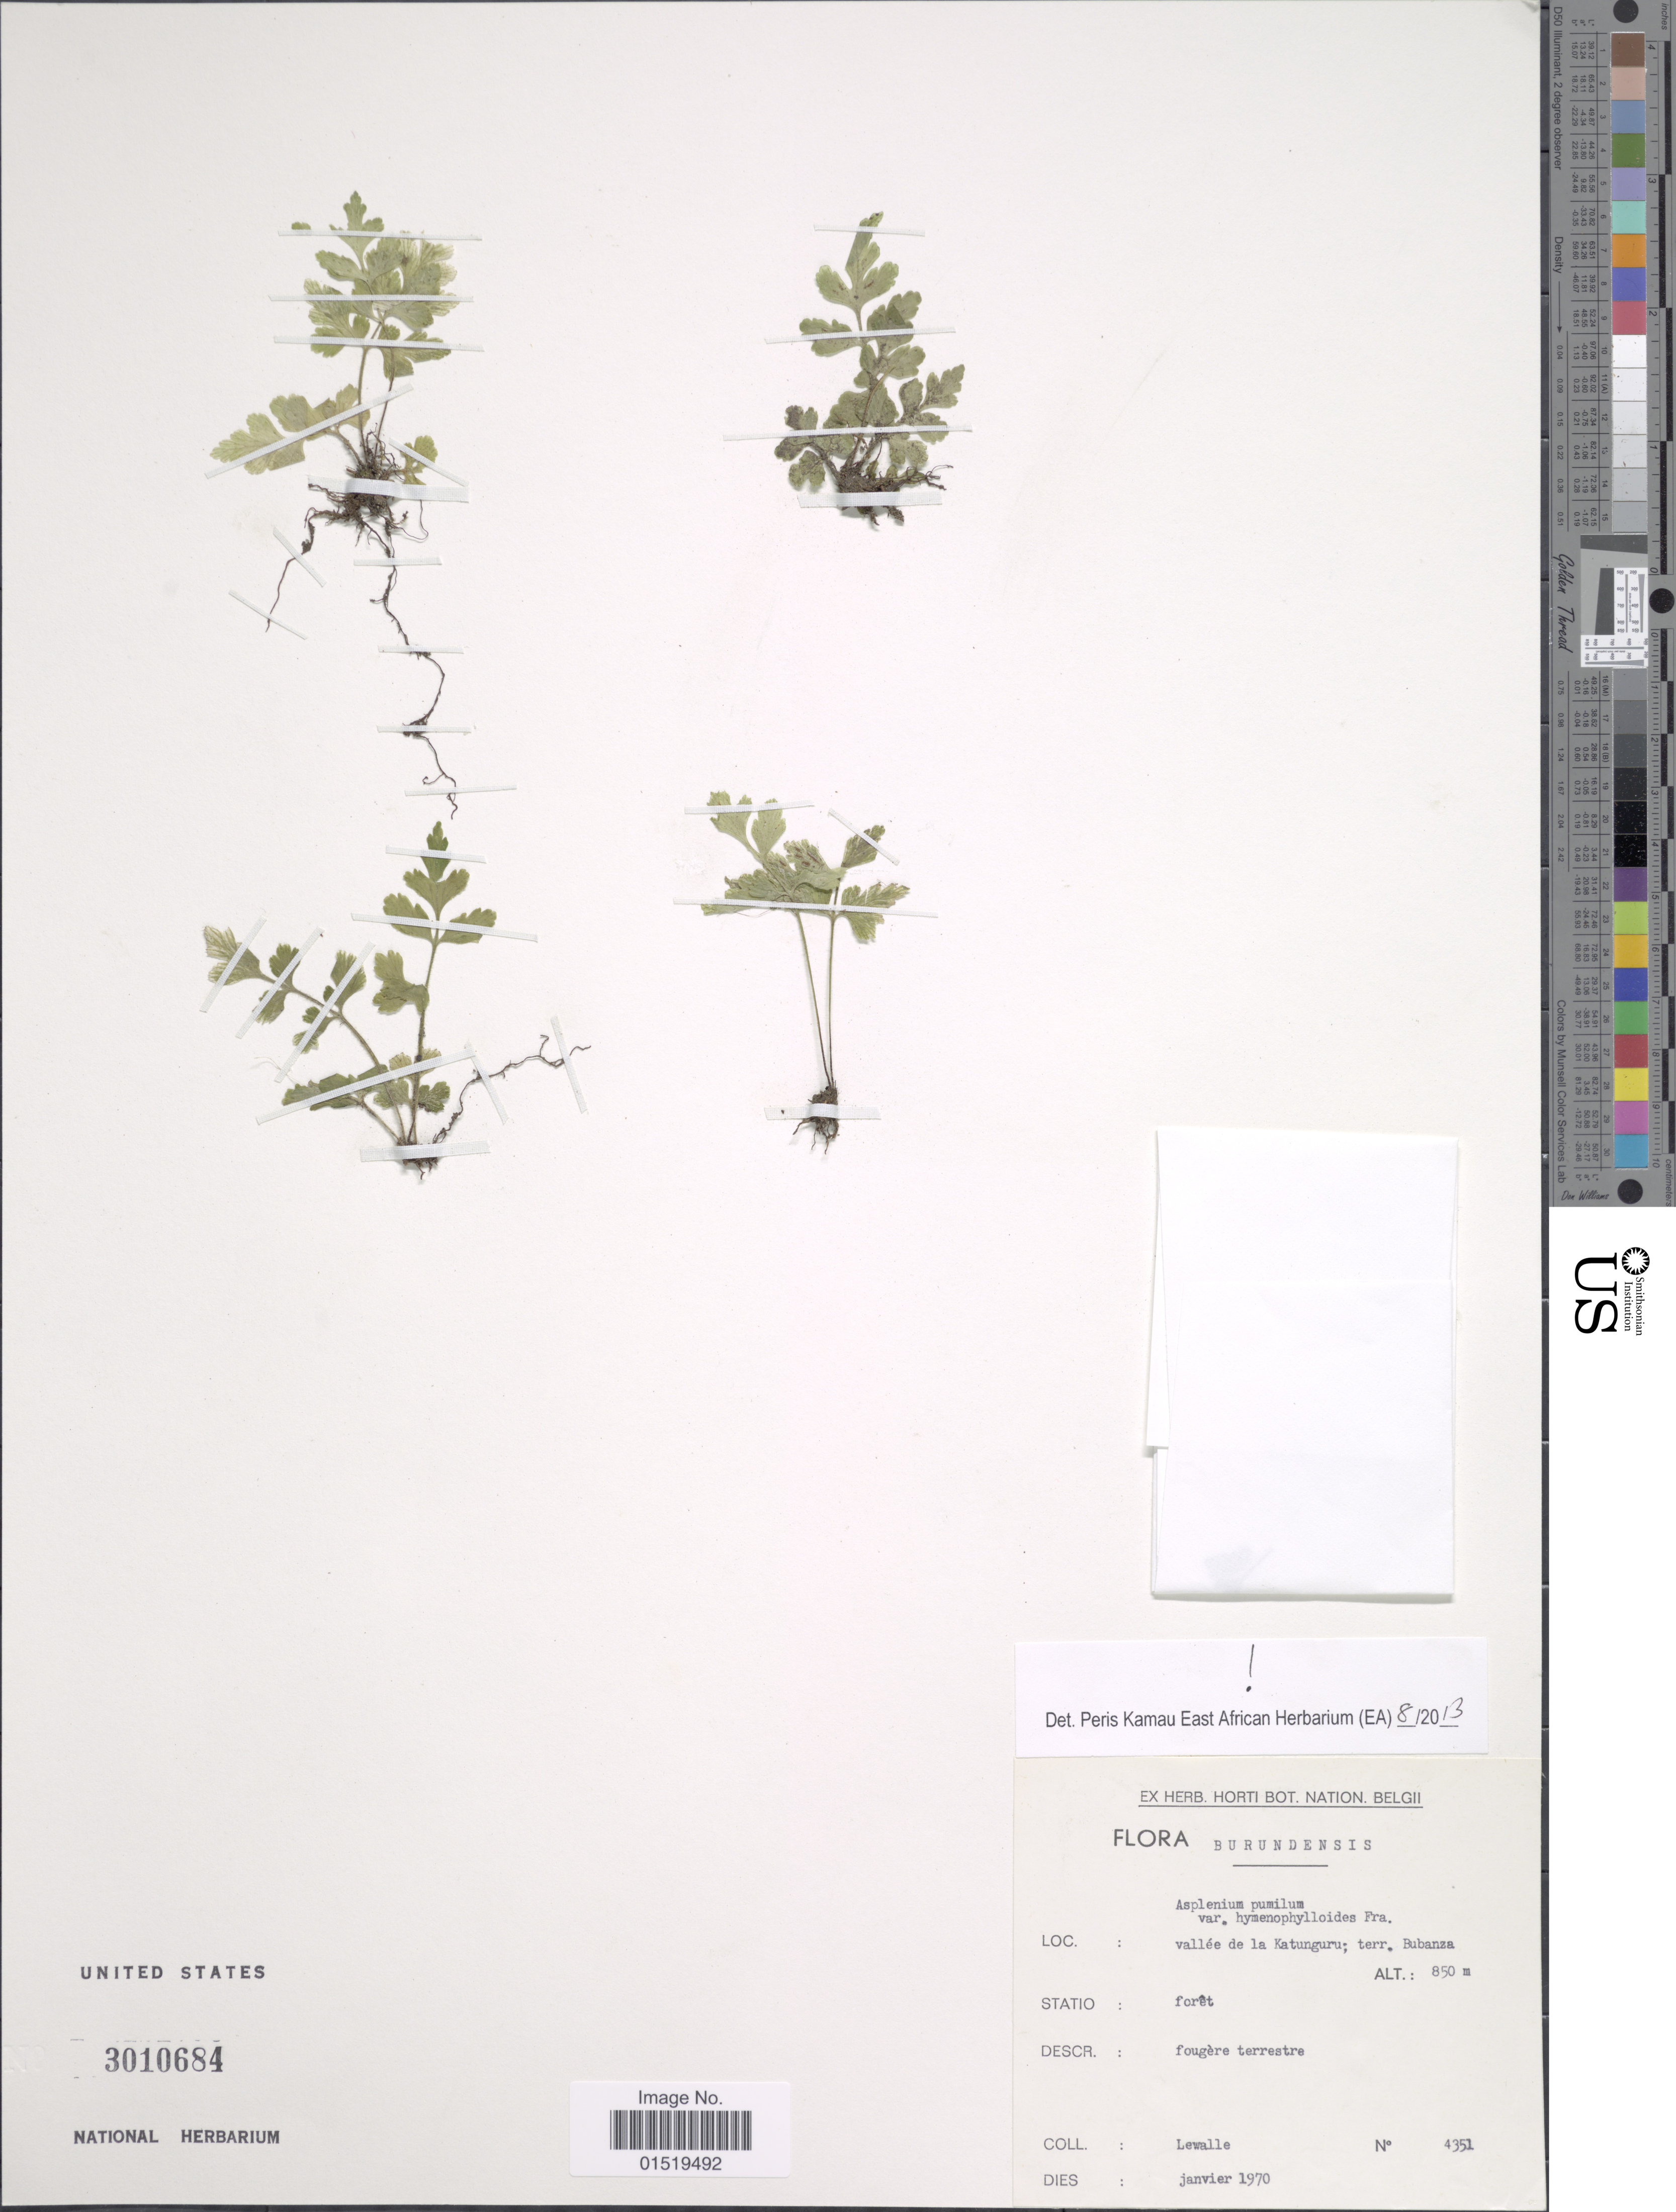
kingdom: Plantae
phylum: Tracheophyta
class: Polypodiopsida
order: Polypodiales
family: Aspleniaceae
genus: Asplenium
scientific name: Asplenium pumilum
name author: Sw.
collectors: Lewalle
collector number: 4351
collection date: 1970-01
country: Burundi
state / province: Bubanza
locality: Vallée de la Katunguru; terr. Bubanza.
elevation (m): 850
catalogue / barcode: US 3010684